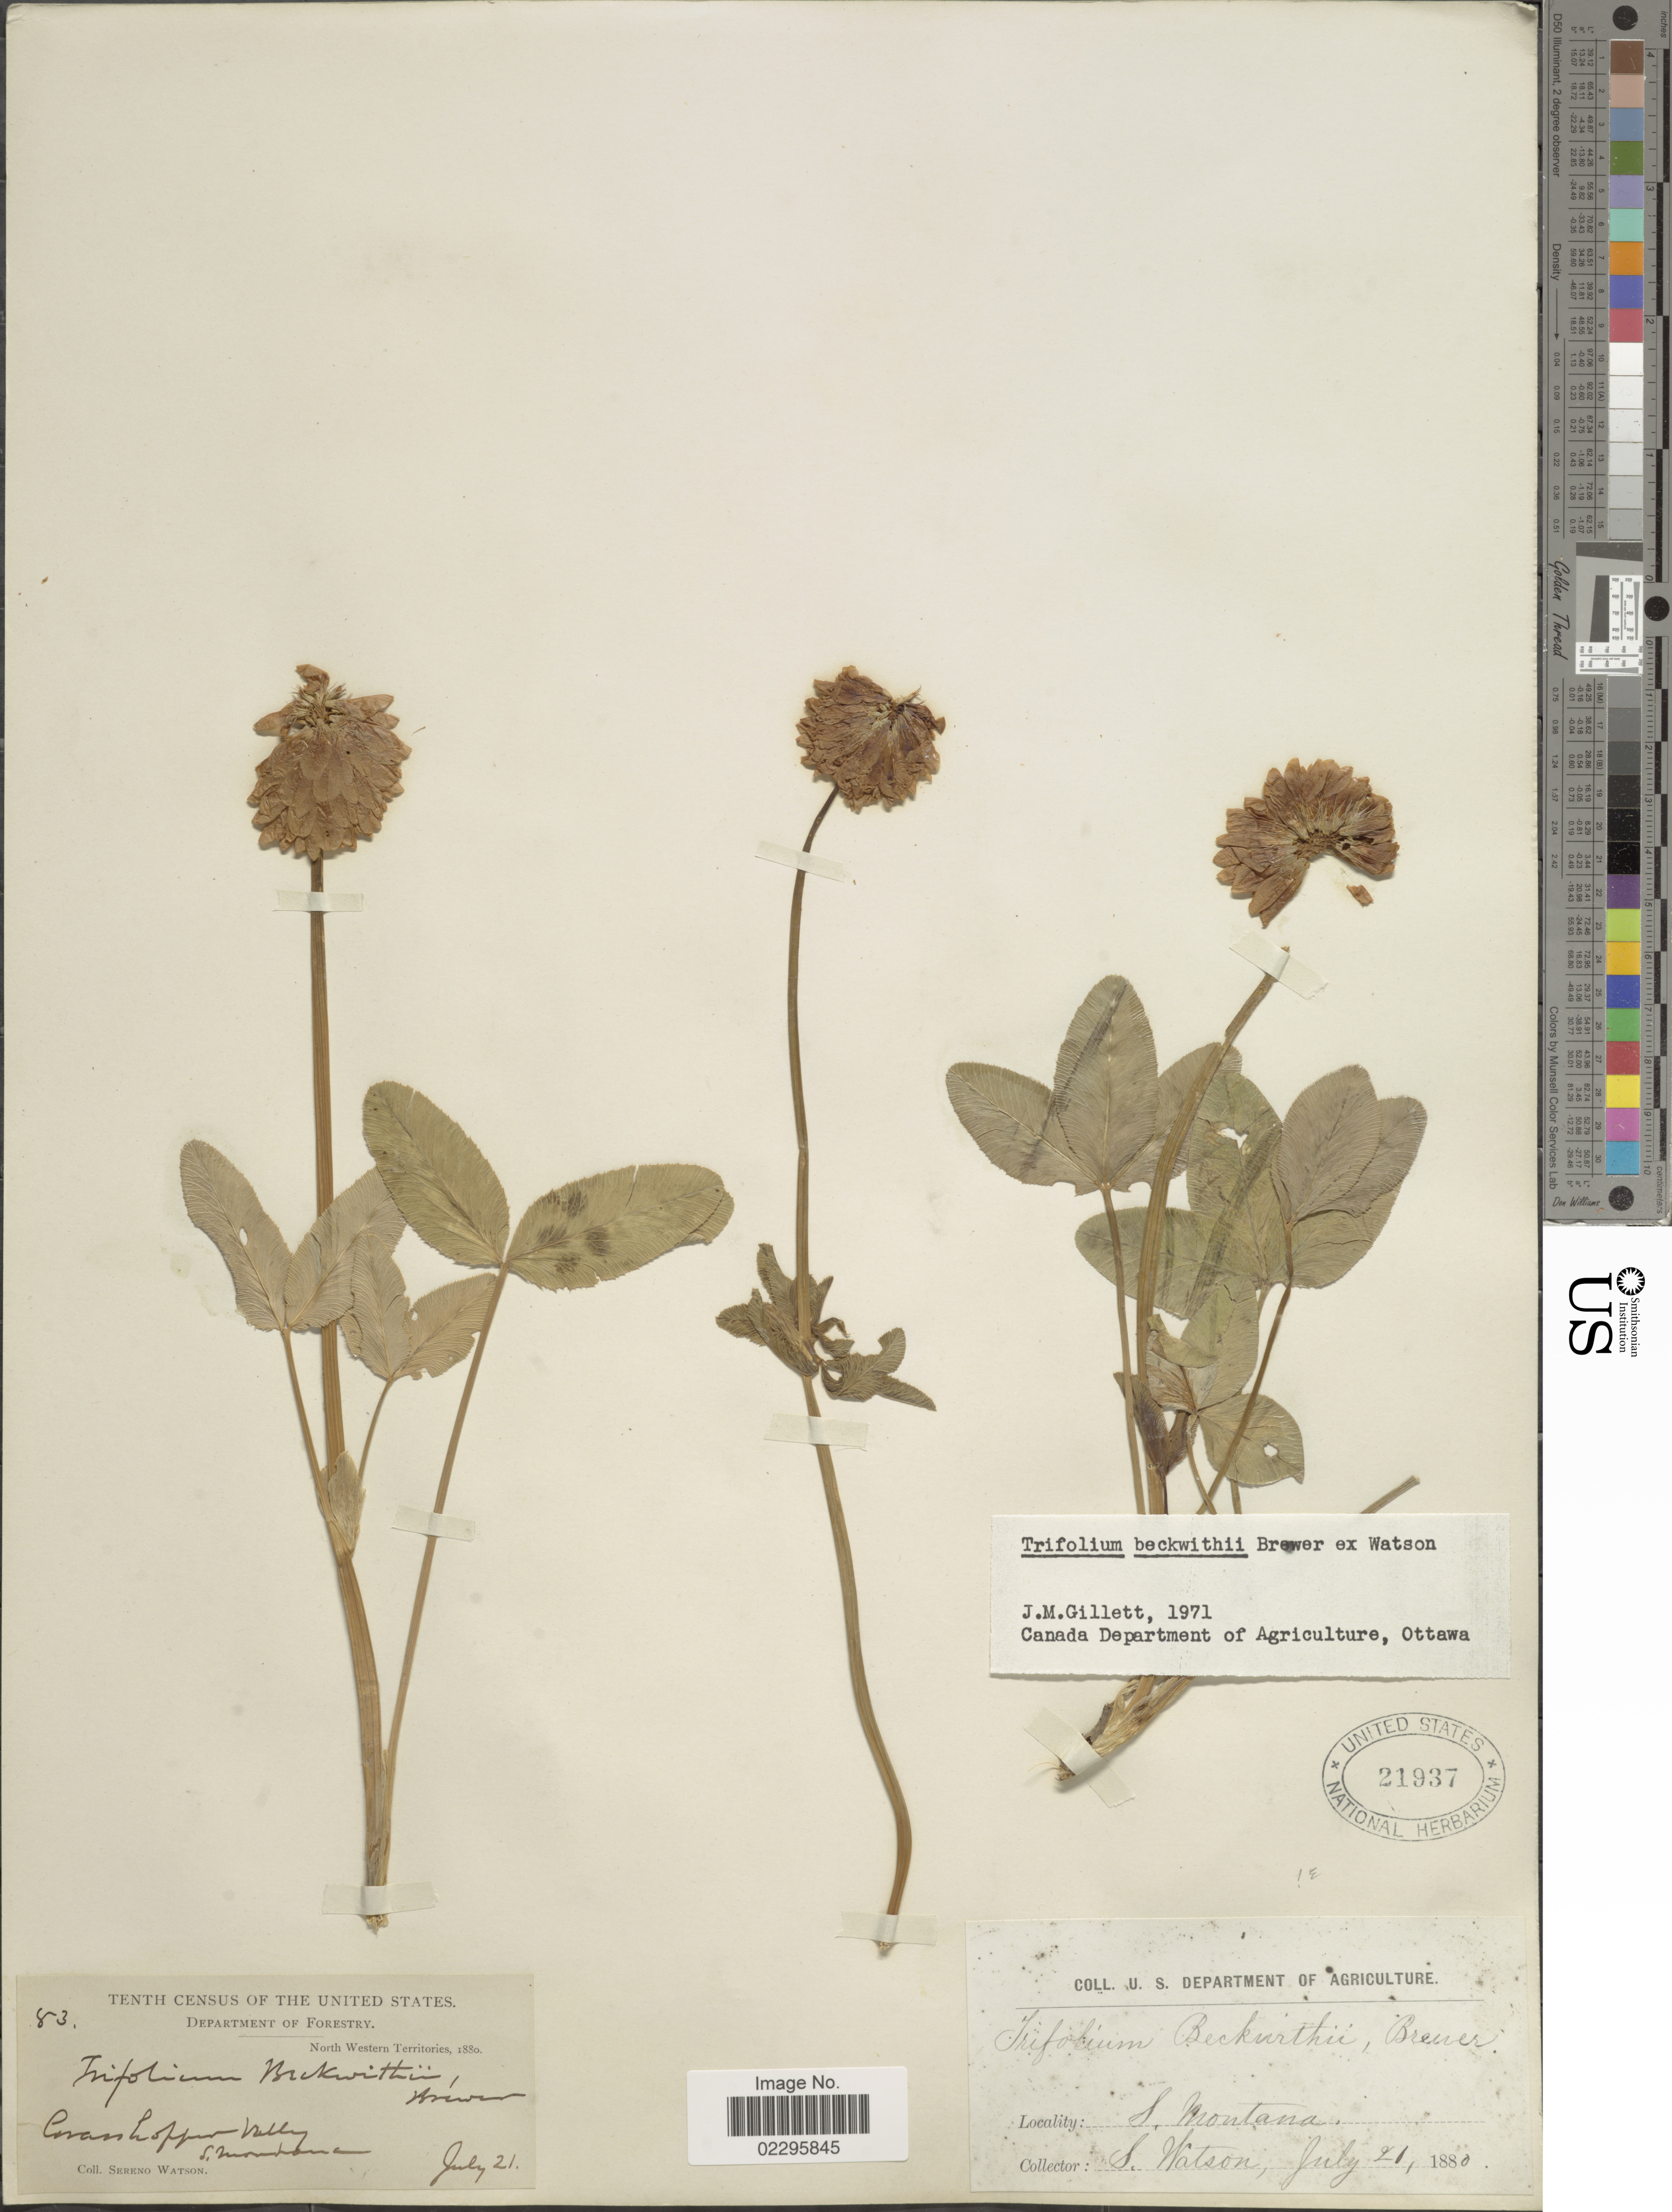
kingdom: Plantae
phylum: Tracheophyta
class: Magnoliopsida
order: Fabales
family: Fabaceae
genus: Trifolium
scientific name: Trifolium beckwithii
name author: S. Watson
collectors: S. Watson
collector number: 83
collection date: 1880-07-21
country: United States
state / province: Montana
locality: Department of Forestry, North Western Territories, Cranstoffer Valley, S. Montana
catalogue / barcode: US 21937